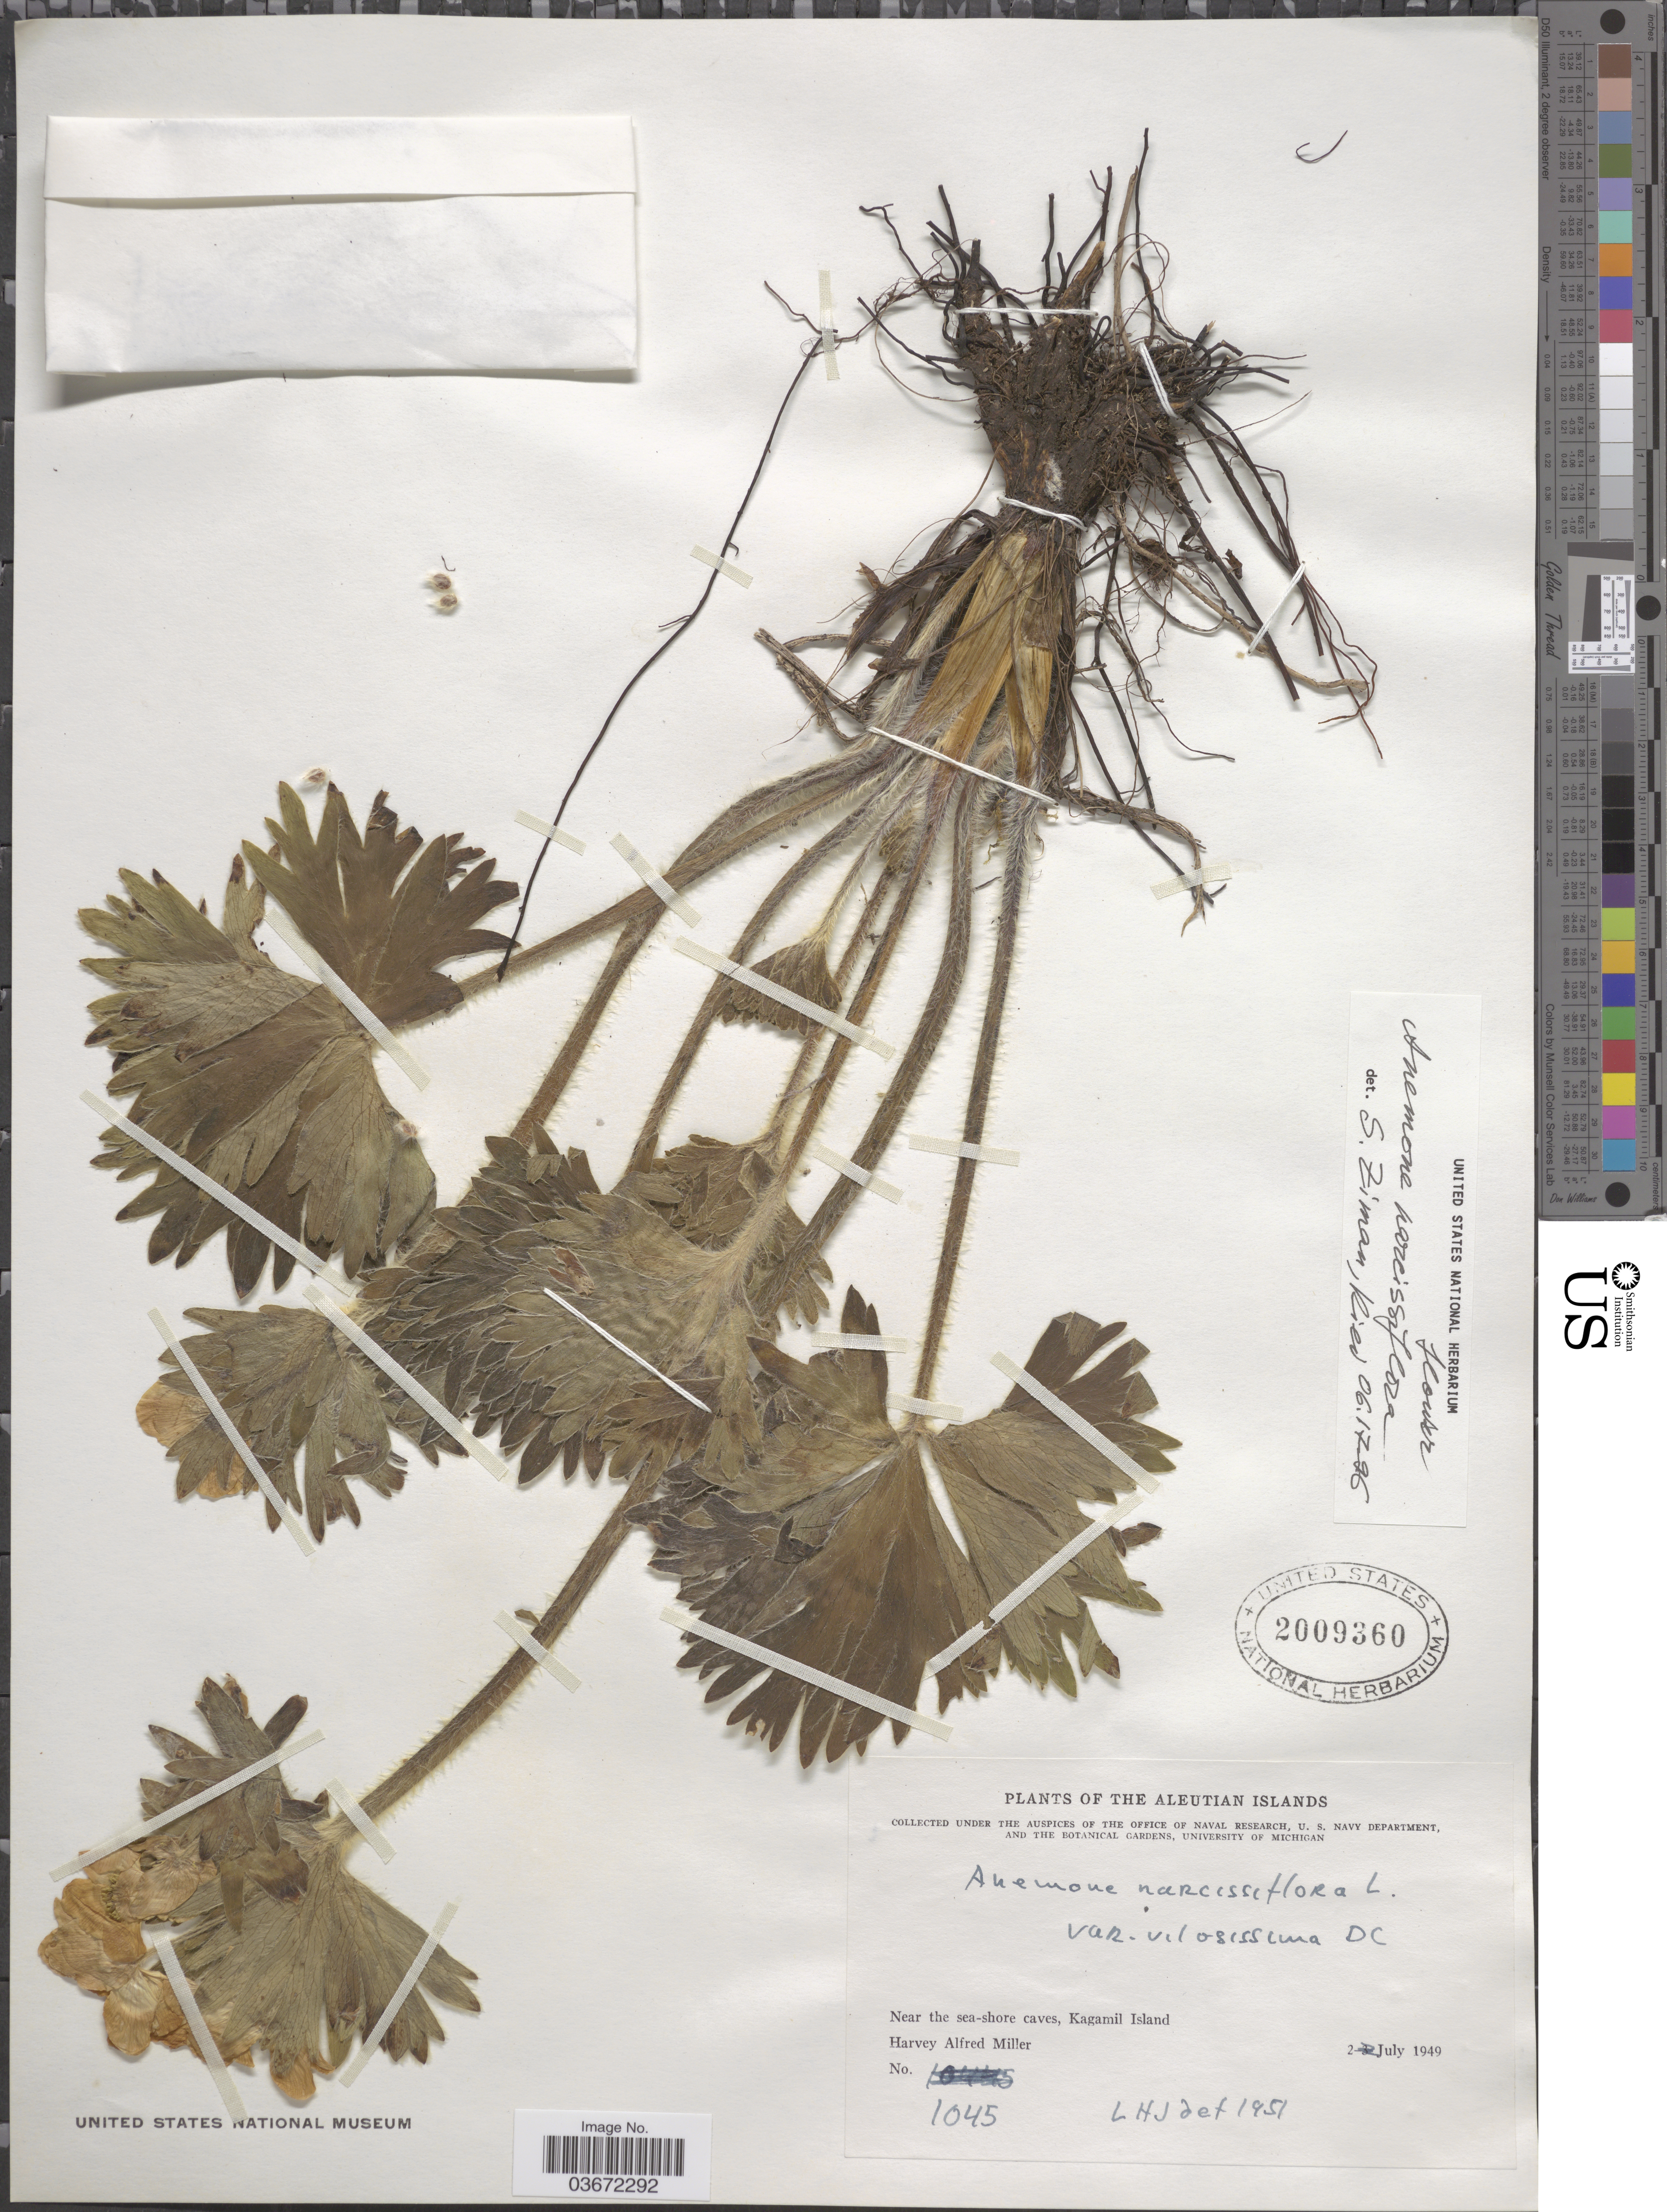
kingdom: Plantae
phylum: Tracheophyta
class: Magnoliopsida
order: Ranunculales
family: Ranunculaceae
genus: Anemone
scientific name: Anemone narcissiflora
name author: L.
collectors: H. A. Miller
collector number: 1045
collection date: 1949-07-02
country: United States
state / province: Alaska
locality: The Aleutian Islands. Near the sea-shore caves, Kagamil Island.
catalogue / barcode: US 2009360